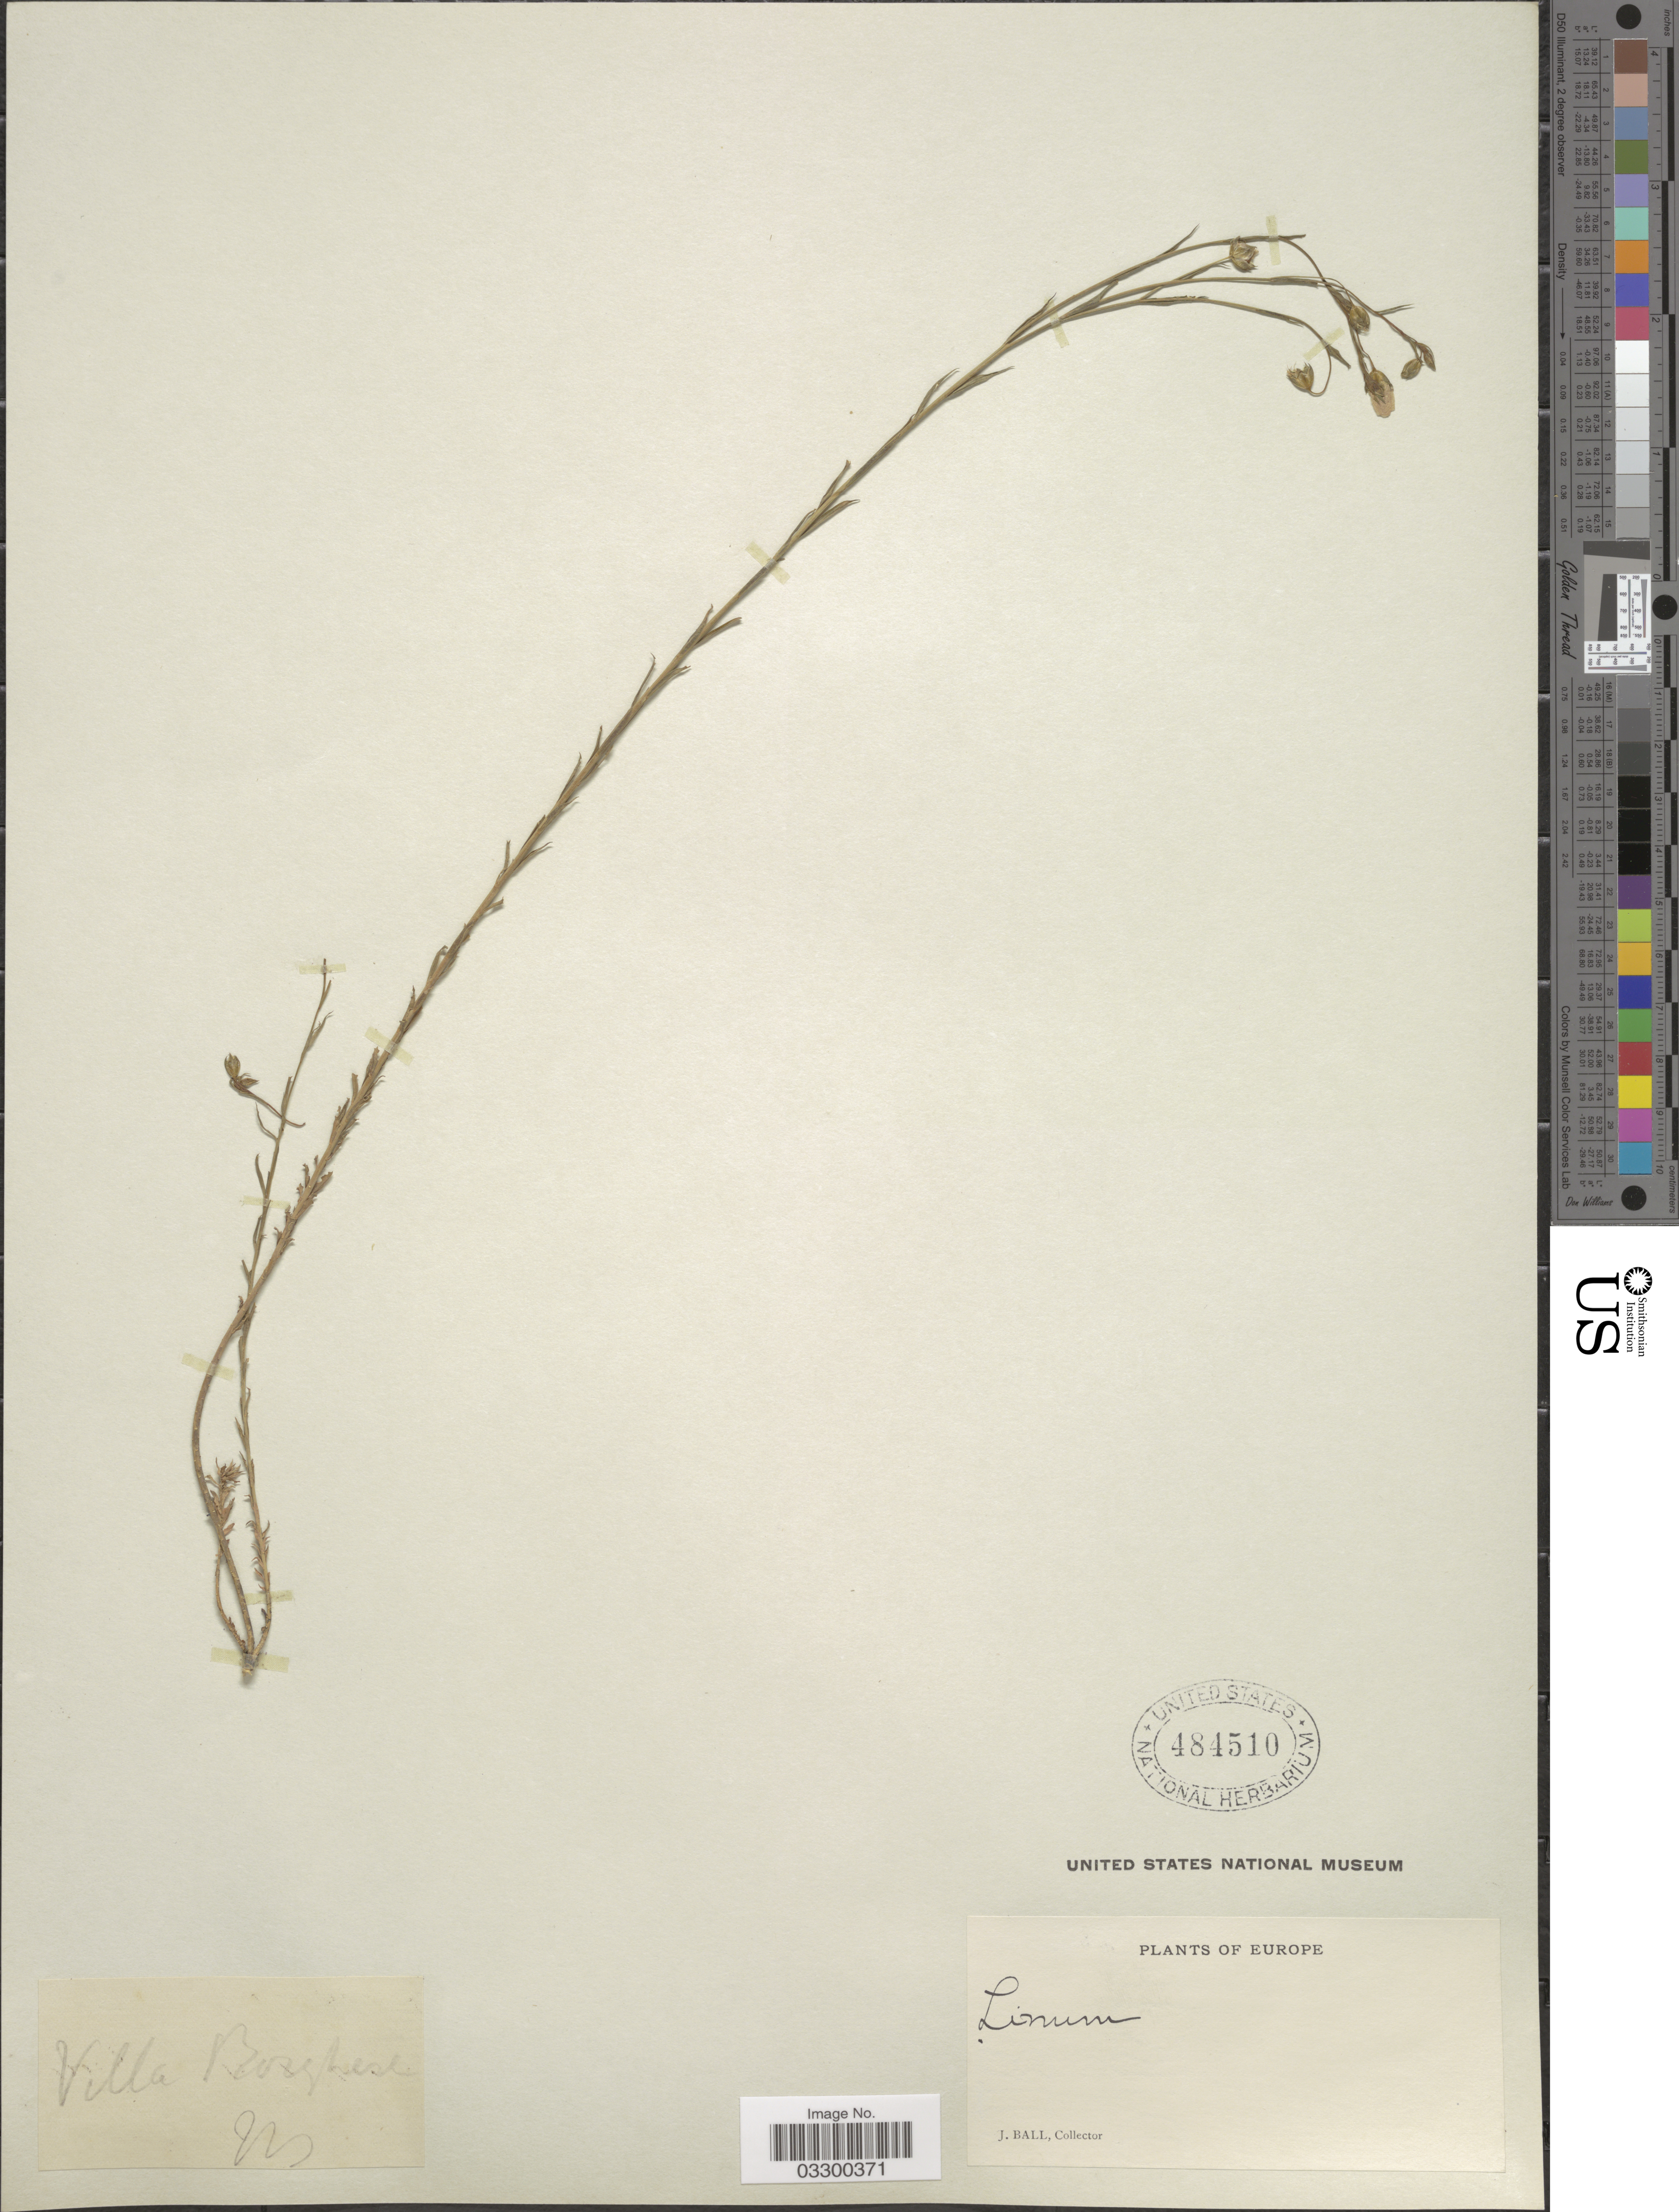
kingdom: Plantae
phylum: Tracheophyta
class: Magnoliopsida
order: Malpighiales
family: Linaceae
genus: Linum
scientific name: Linum sp.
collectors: J. Ball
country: Italy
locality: Villa Borghese. Europe.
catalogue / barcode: US 484510